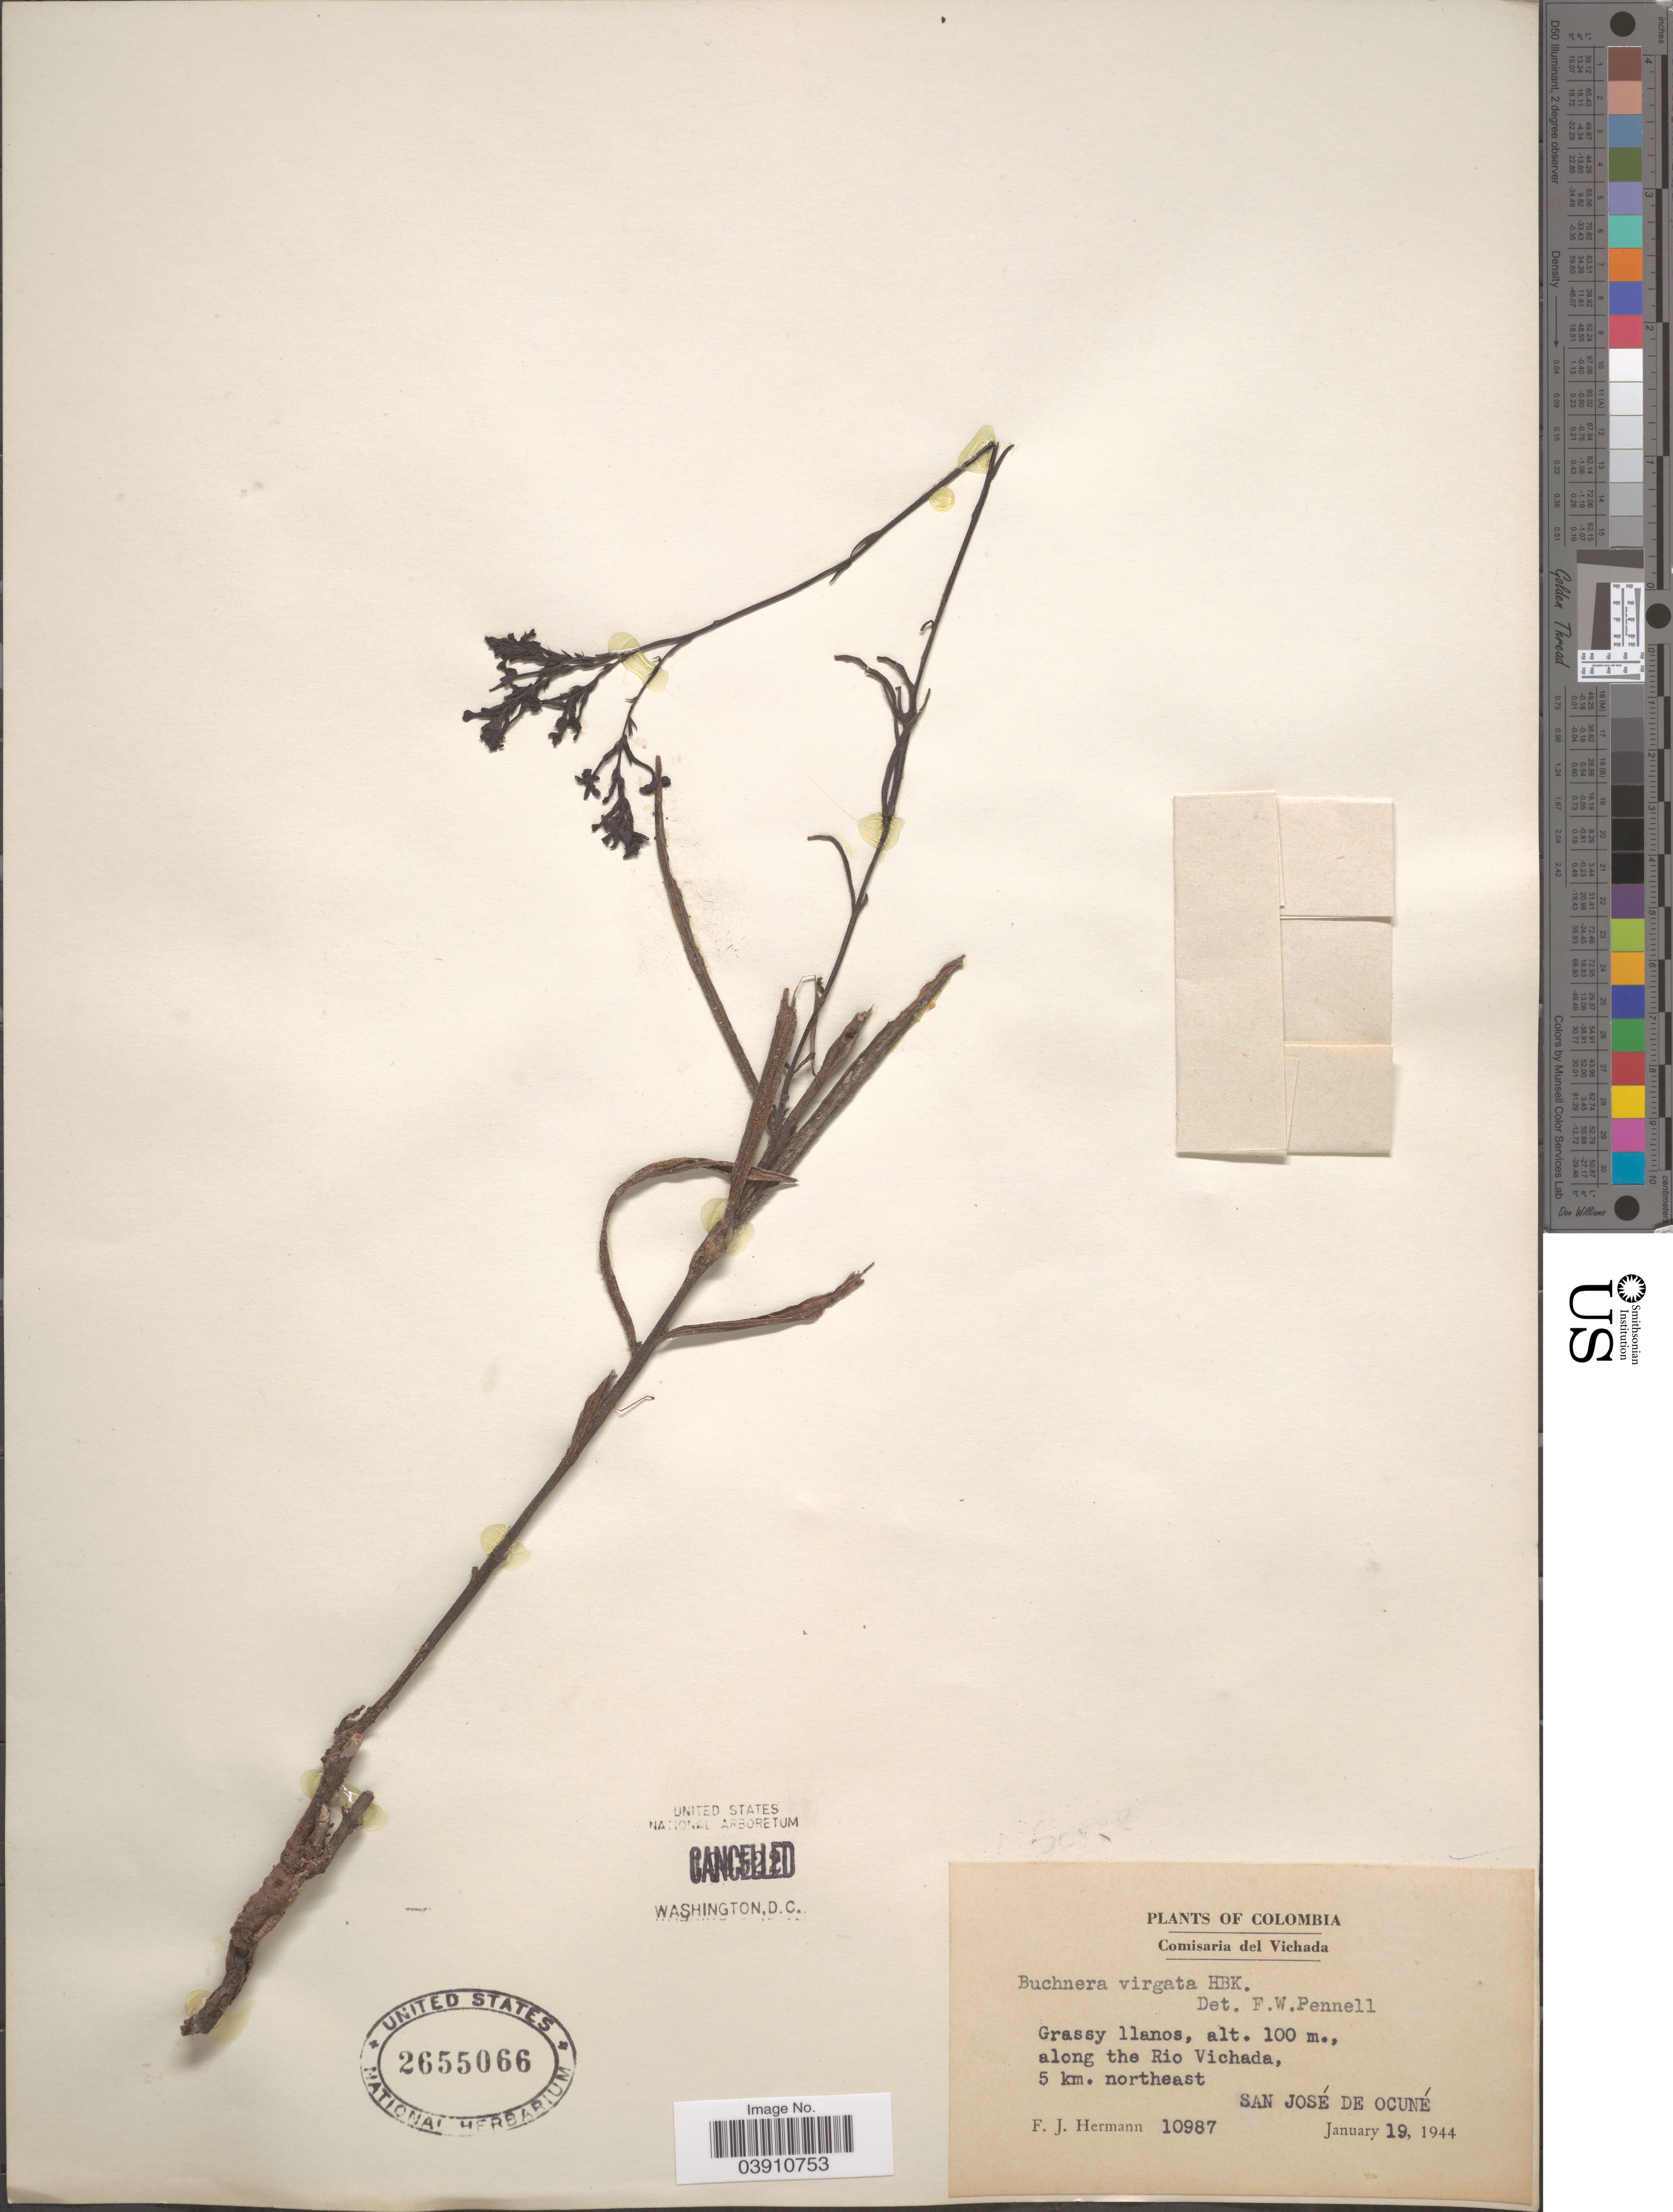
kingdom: Plantae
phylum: Tracheophyta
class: Magnoliopsida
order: Lamiales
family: Orobanchaceae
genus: Buchnera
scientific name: Buchnera virgata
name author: Kunth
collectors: F. J. Hermann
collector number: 10987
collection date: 1944-01-19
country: Colombia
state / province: Vichada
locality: Comisaria del Vichada. Along the Rio Vichada, 5 km. northeast San José de Ocuné.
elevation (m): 100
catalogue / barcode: US 2655066